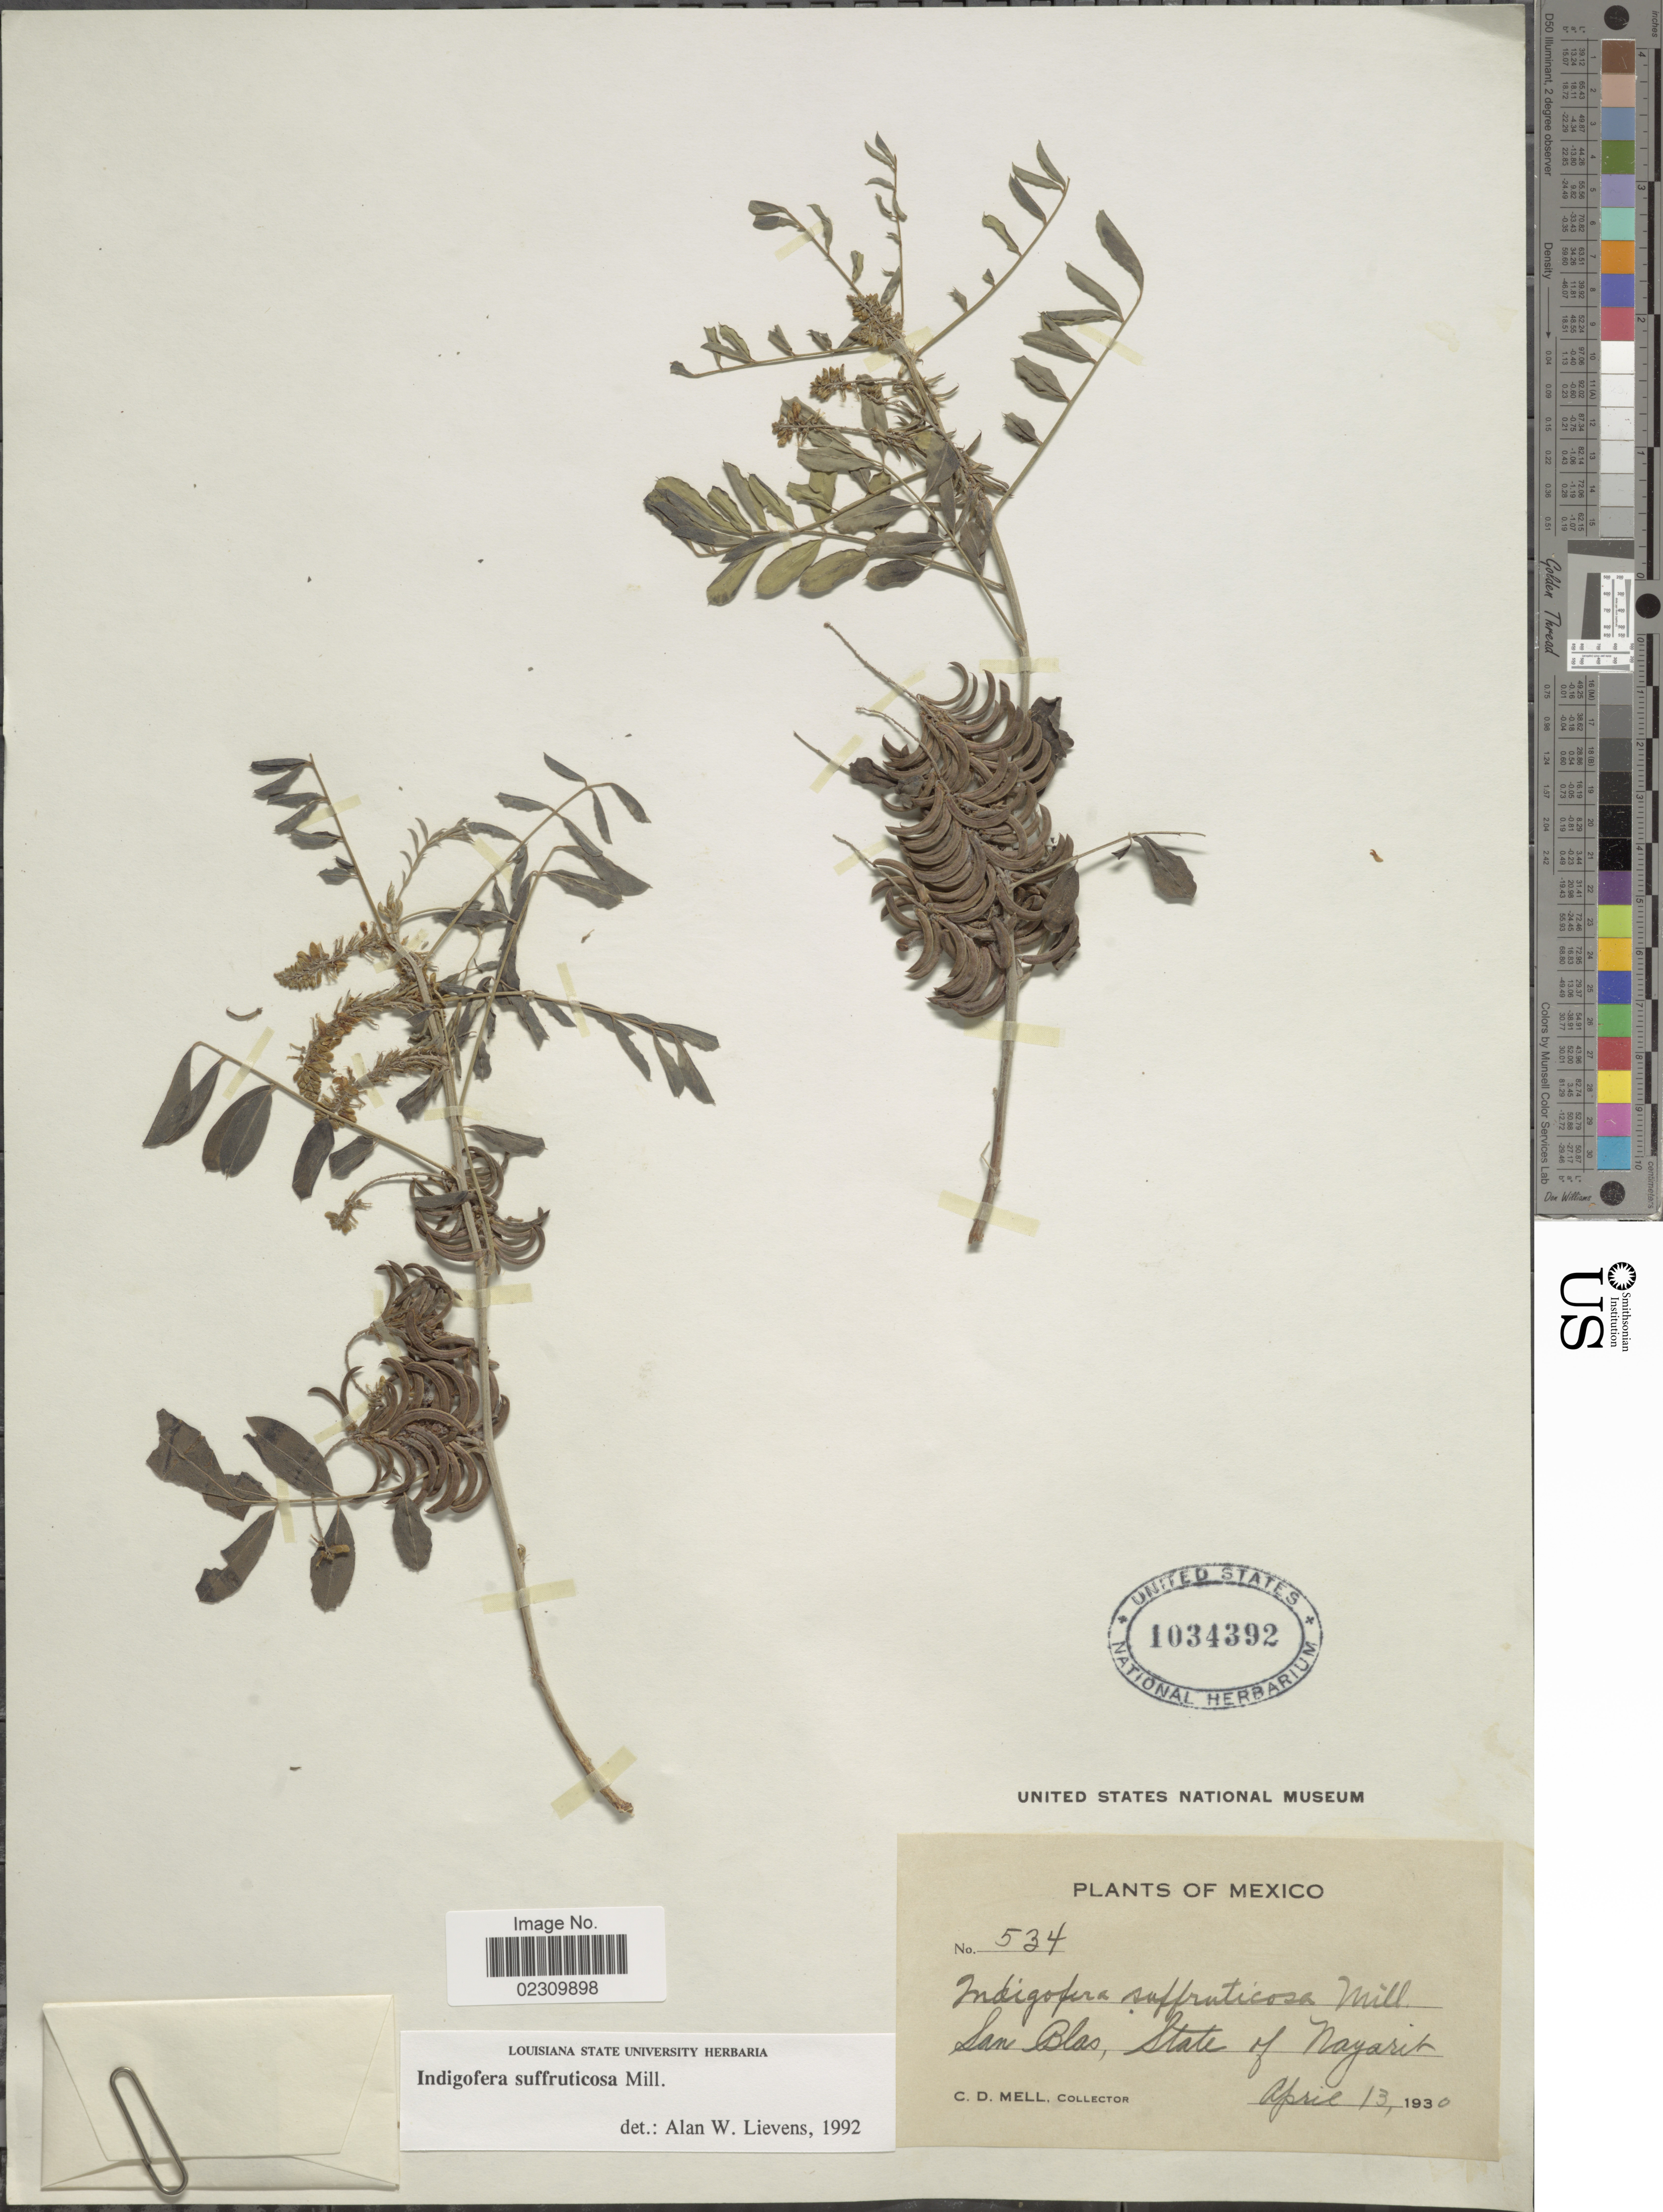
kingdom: Plantae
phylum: Tracheophyta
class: Magnoliopsida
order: Fabales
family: Fabaceae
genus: Indigofera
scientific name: Indigofera suffruticosa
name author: Mill.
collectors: C. D. Mell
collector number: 534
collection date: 1930-04-13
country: Mexico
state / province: Nayarit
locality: San Blas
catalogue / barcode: US 1034392